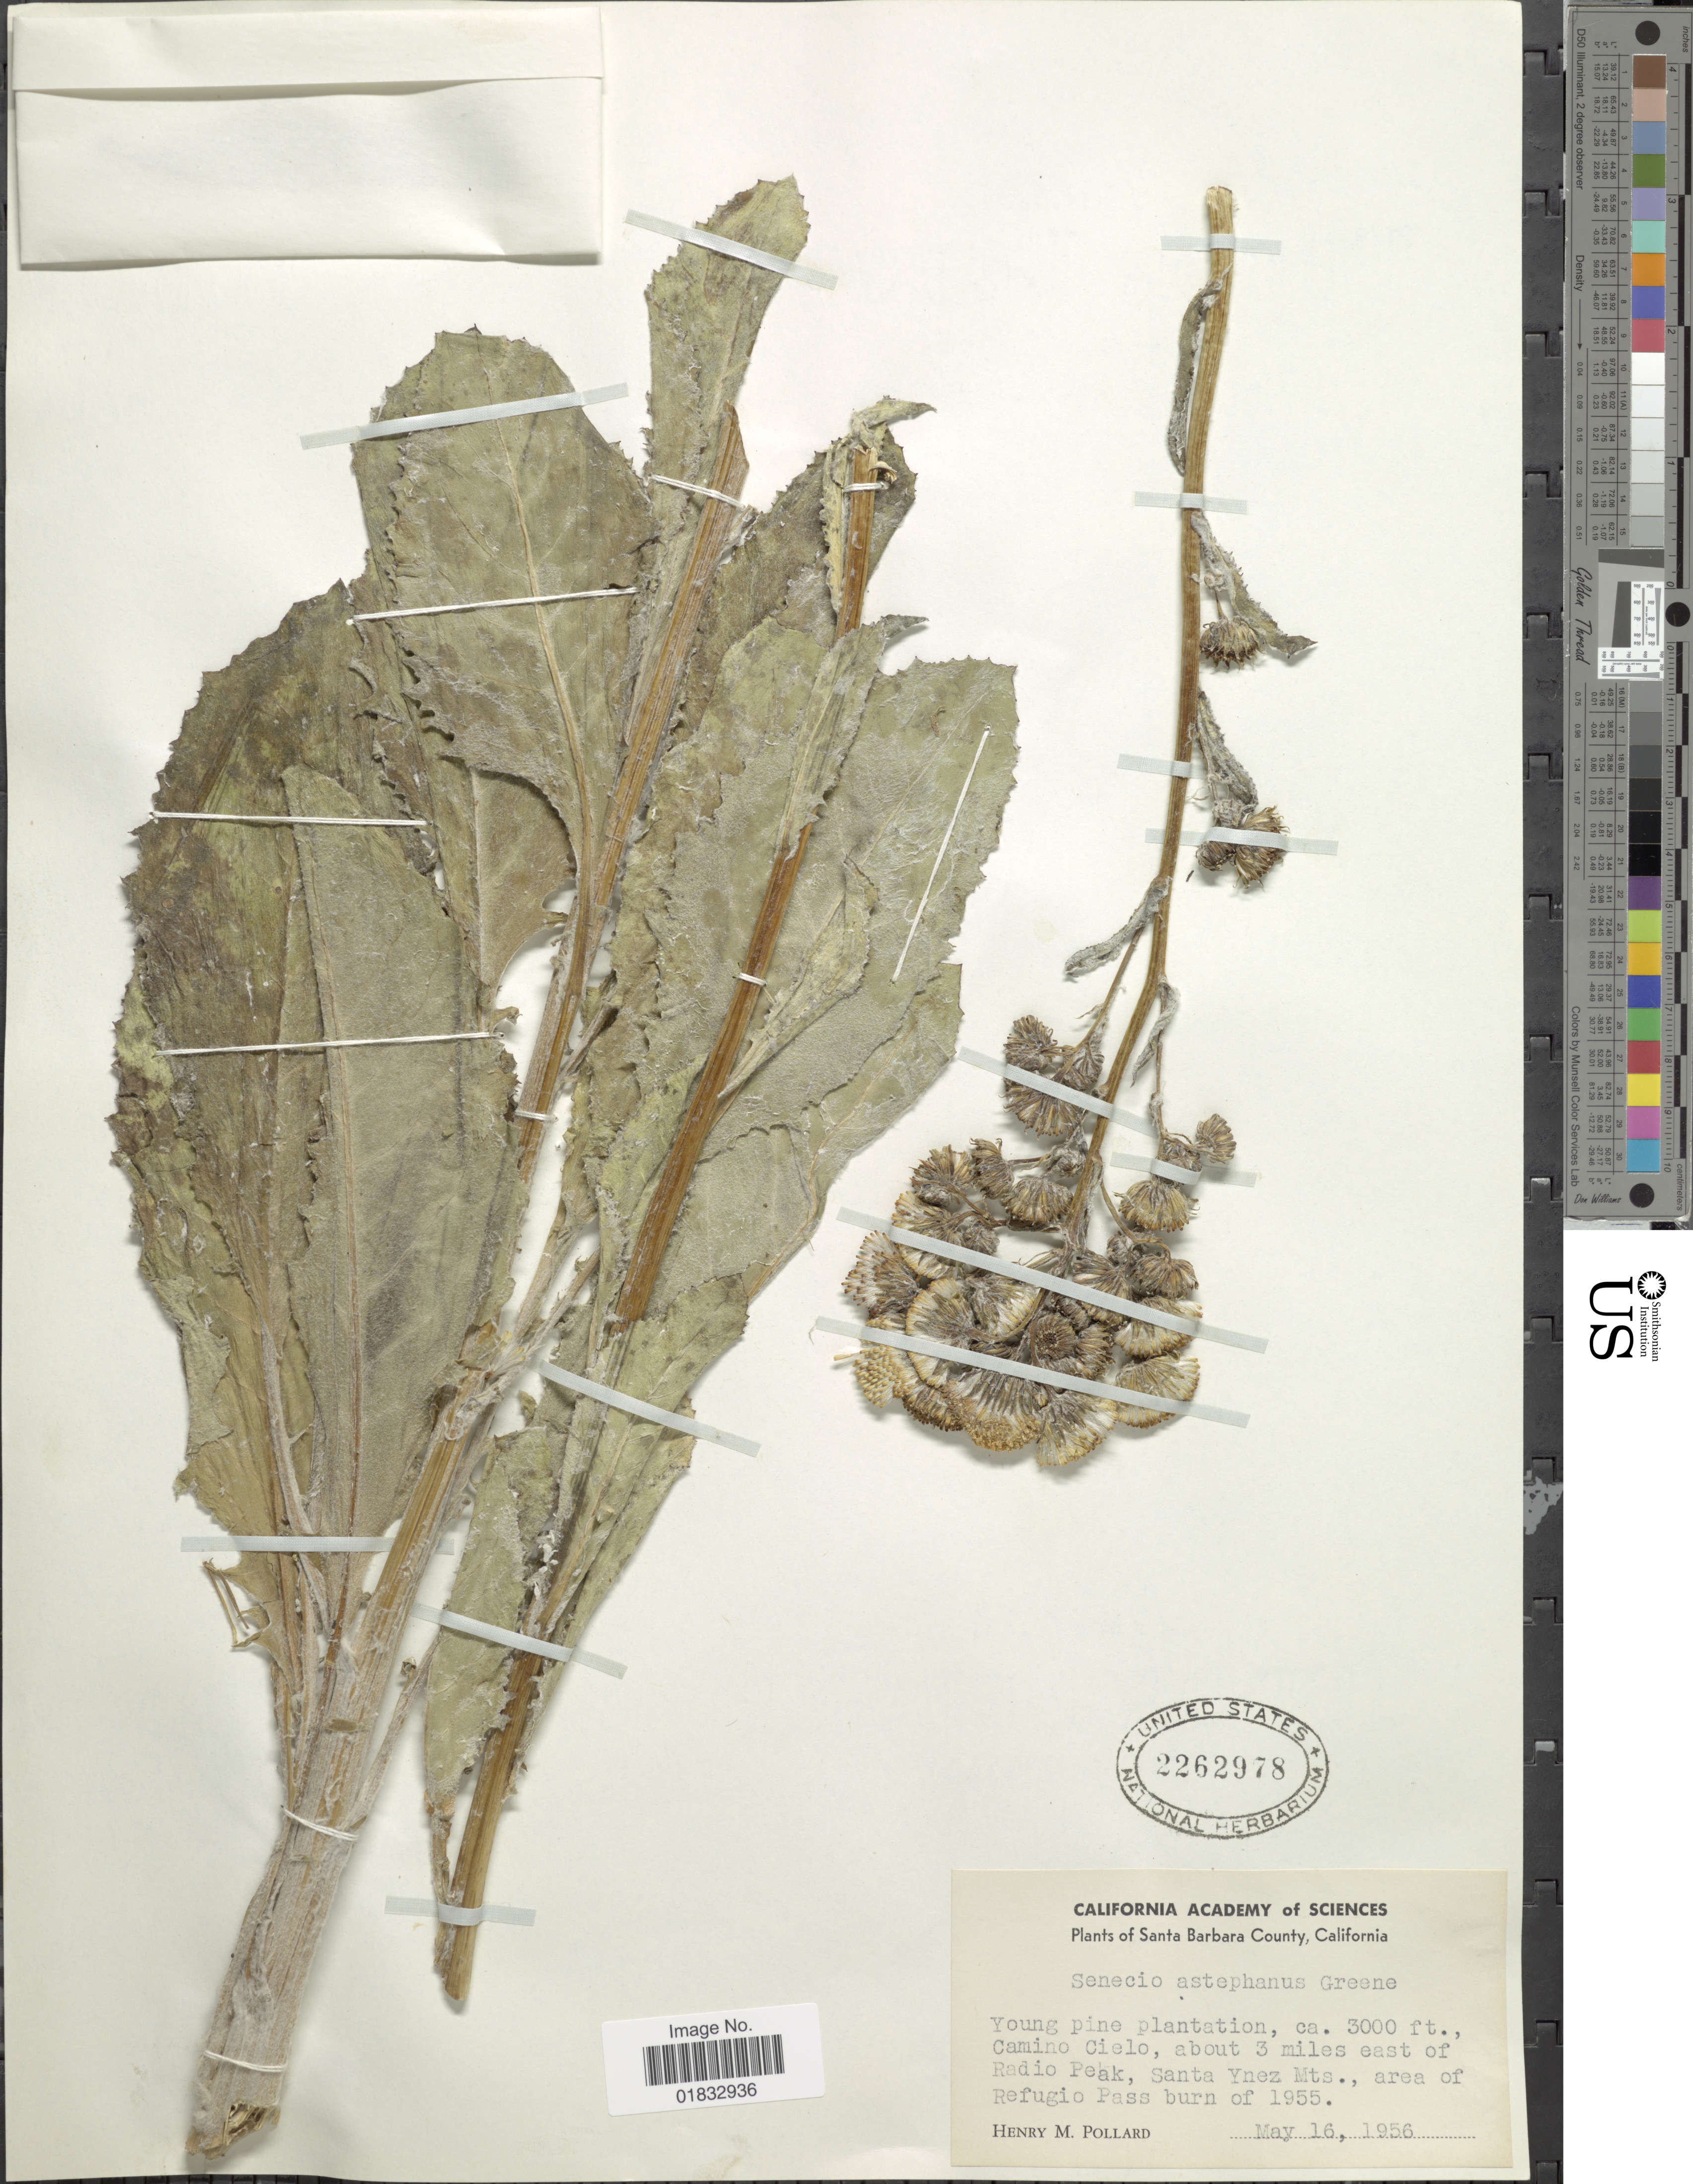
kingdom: Plantae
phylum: Tracheophyta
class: Magnoliopsida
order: Asterales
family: Asteraceae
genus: Senecio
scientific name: Senecio astephanus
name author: Greene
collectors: H. M. Pollard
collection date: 1956-05-16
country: United States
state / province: California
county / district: Santa Barbara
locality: Santa Barbara County, Young Pine plantatiion, Camino Cielo, about 3 miles east of Radio Peak, Santa Ynez Mts., area of Refugio Pass burn of 1955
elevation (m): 914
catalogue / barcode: US 2262978